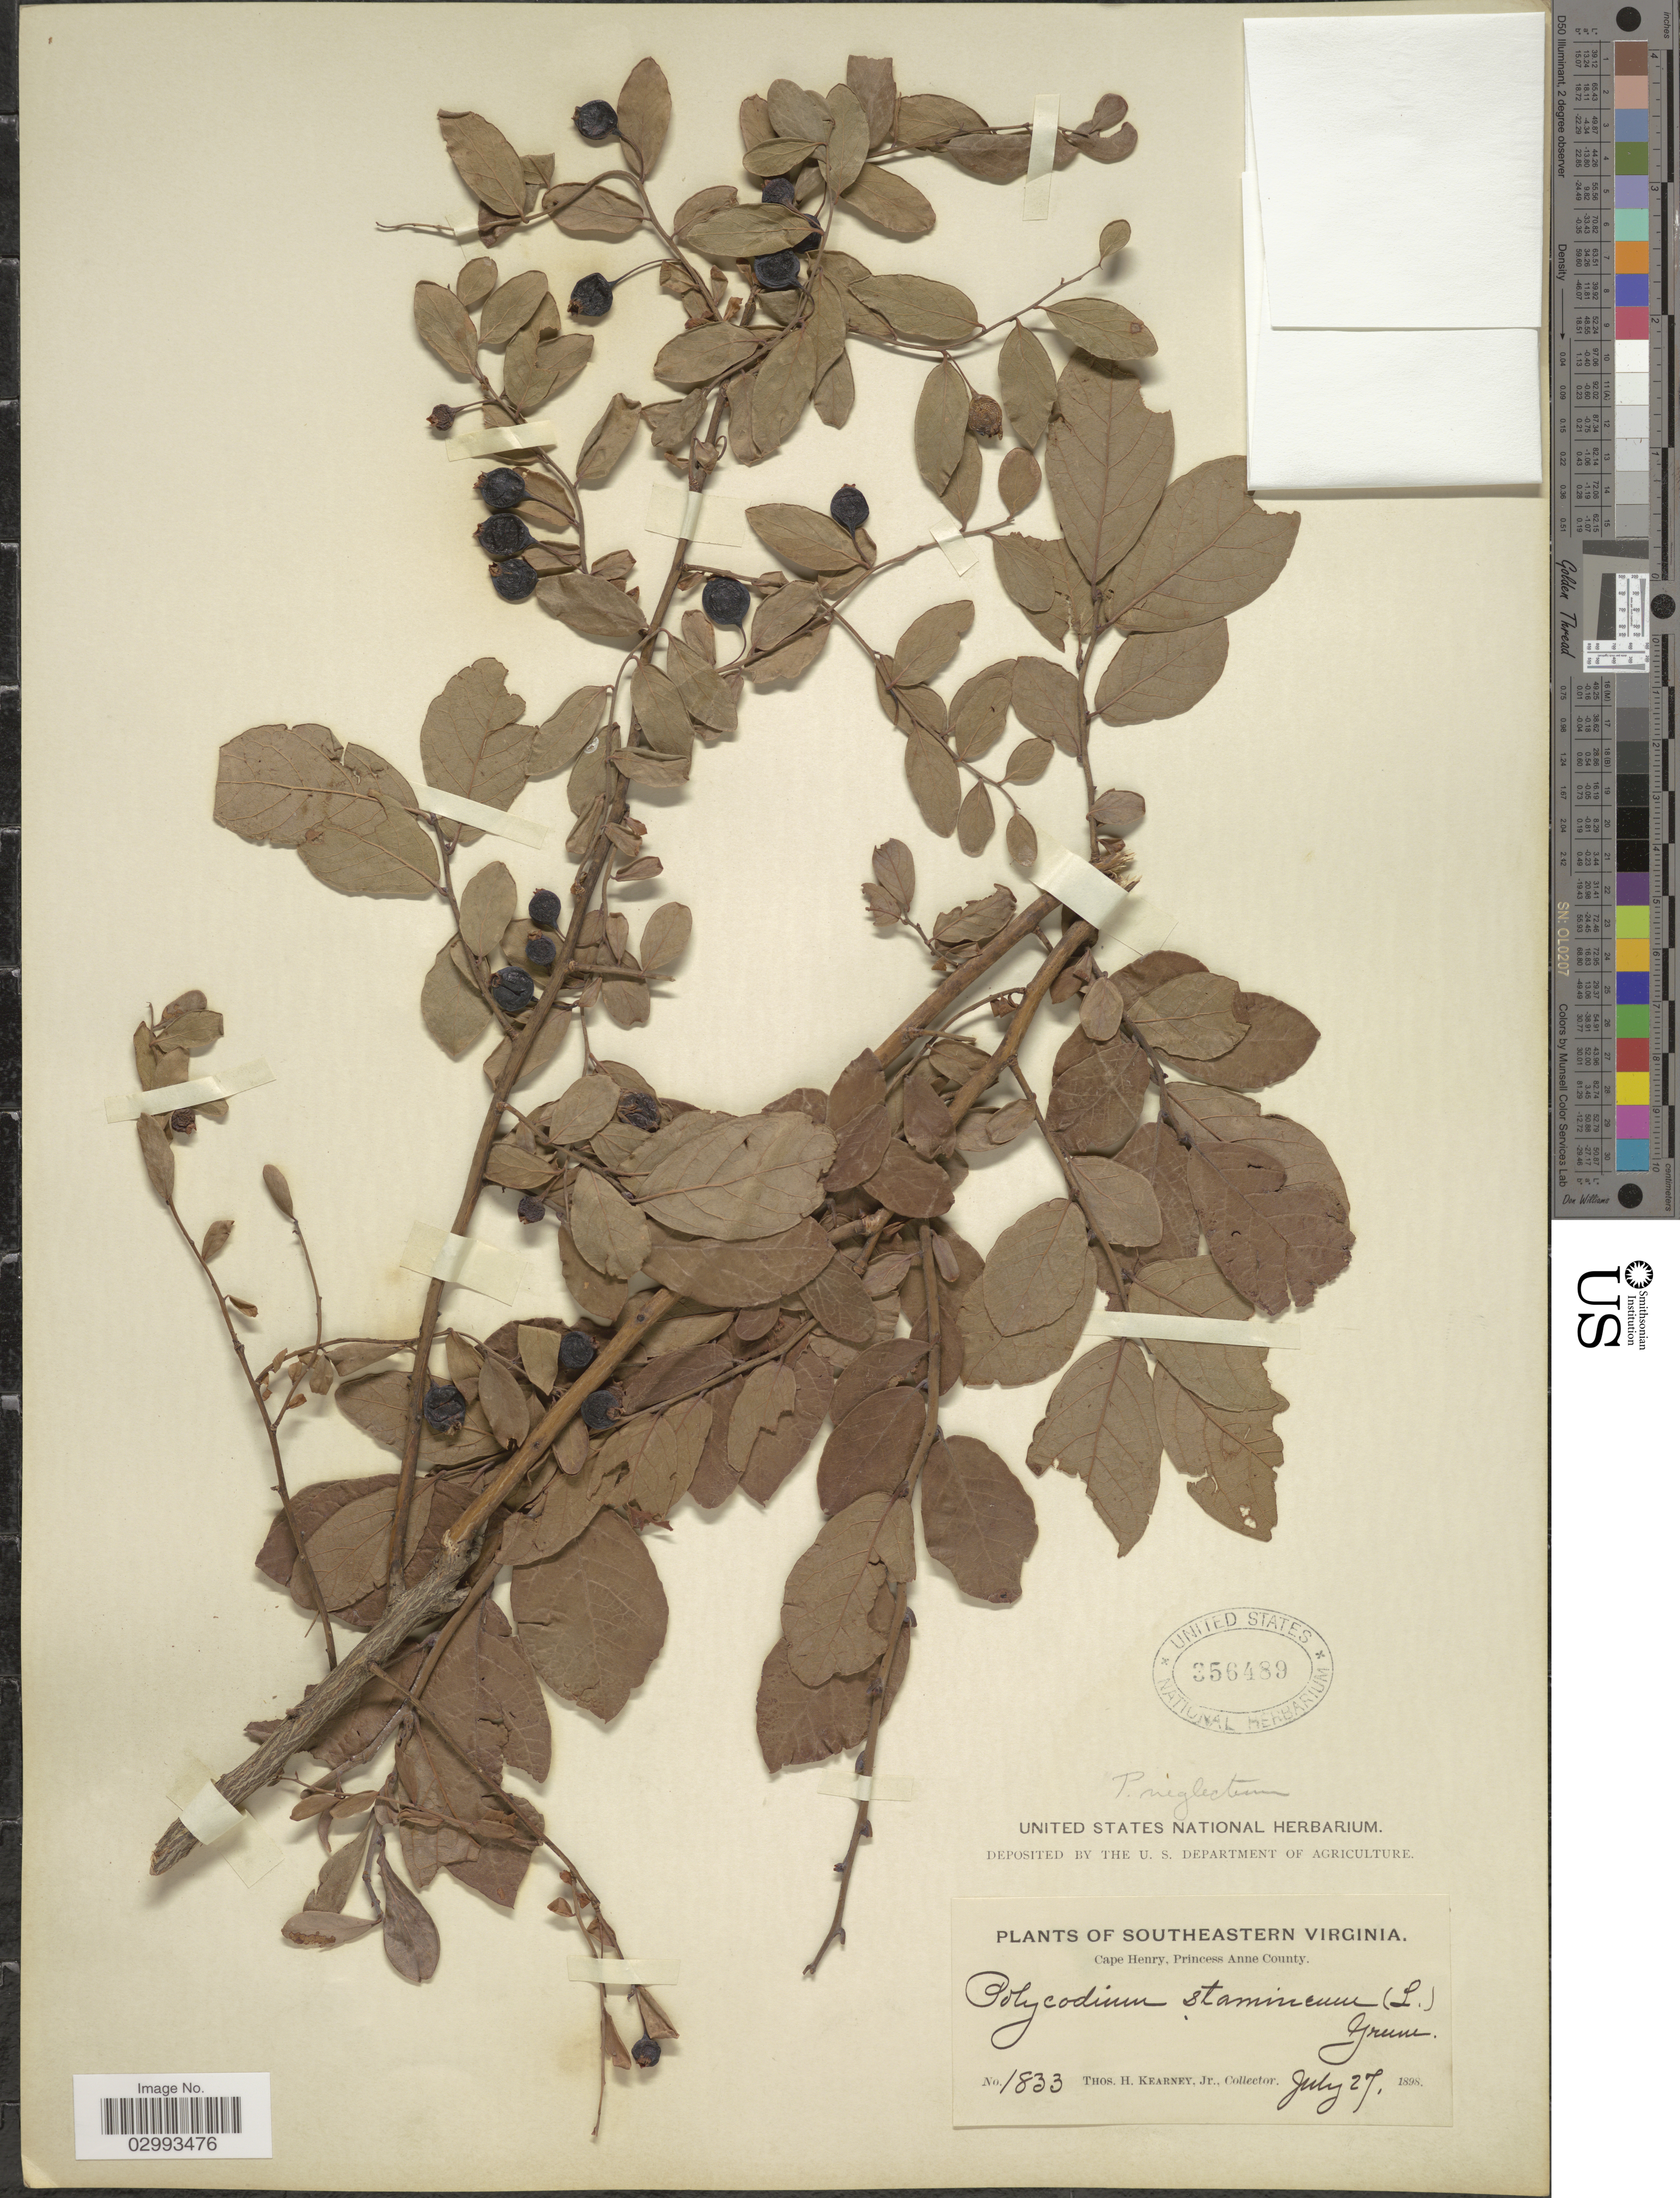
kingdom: Plantae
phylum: Tracheophyta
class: Magnoliopsida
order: Ericales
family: Ericaceae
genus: Polycodium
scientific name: Polycodium stamineum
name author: (L.) Greene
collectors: T. H. Kearney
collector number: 1833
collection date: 1898-07-27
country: United States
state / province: Virginia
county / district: City of Virginia Beach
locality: Southeastern Virginia. Cape Henry, Princess Anne (=historic county name) County.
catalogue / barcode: US 356489